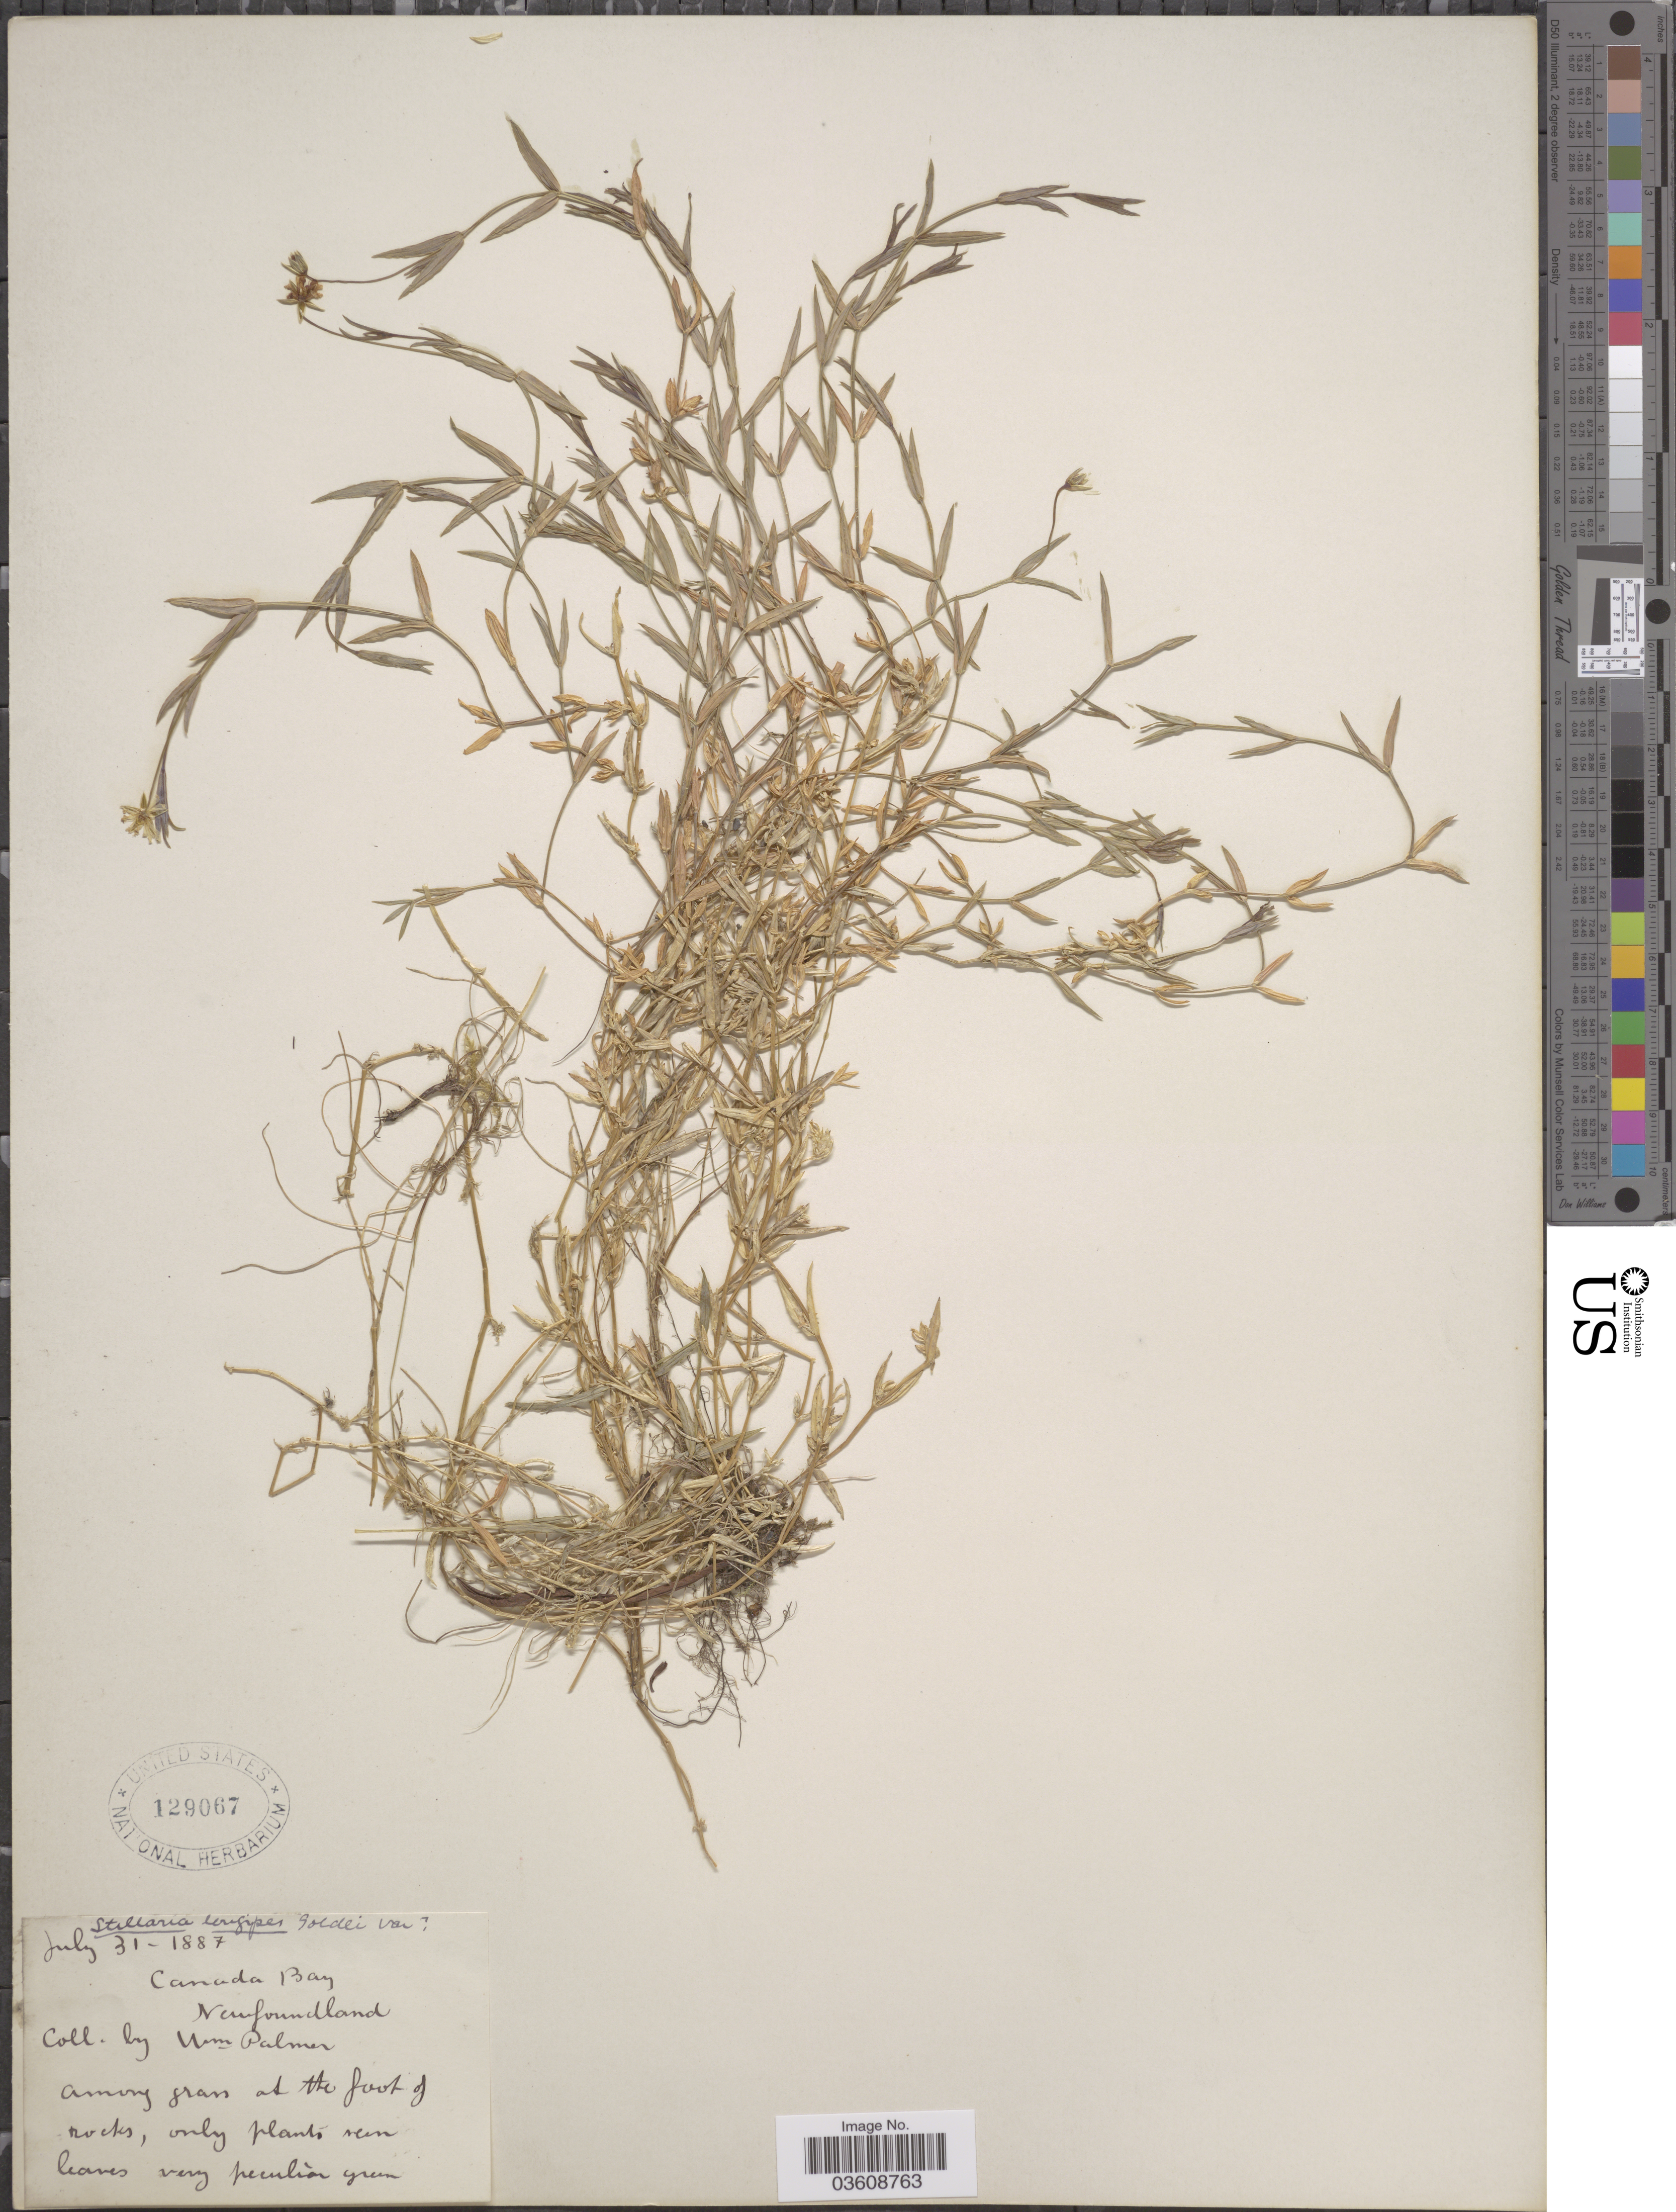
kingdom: Plantae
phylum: Tracheophyta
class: Magnoliopsida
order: Caryophyllales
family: Caryophyllaceae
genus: Stellaria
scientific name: Stellaria longipes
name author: Goldie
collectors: W. Palmer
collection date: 1887-07-31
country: Canada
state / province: Newfoundland and Labrador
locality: Canada Bay.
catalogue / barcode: US 129067